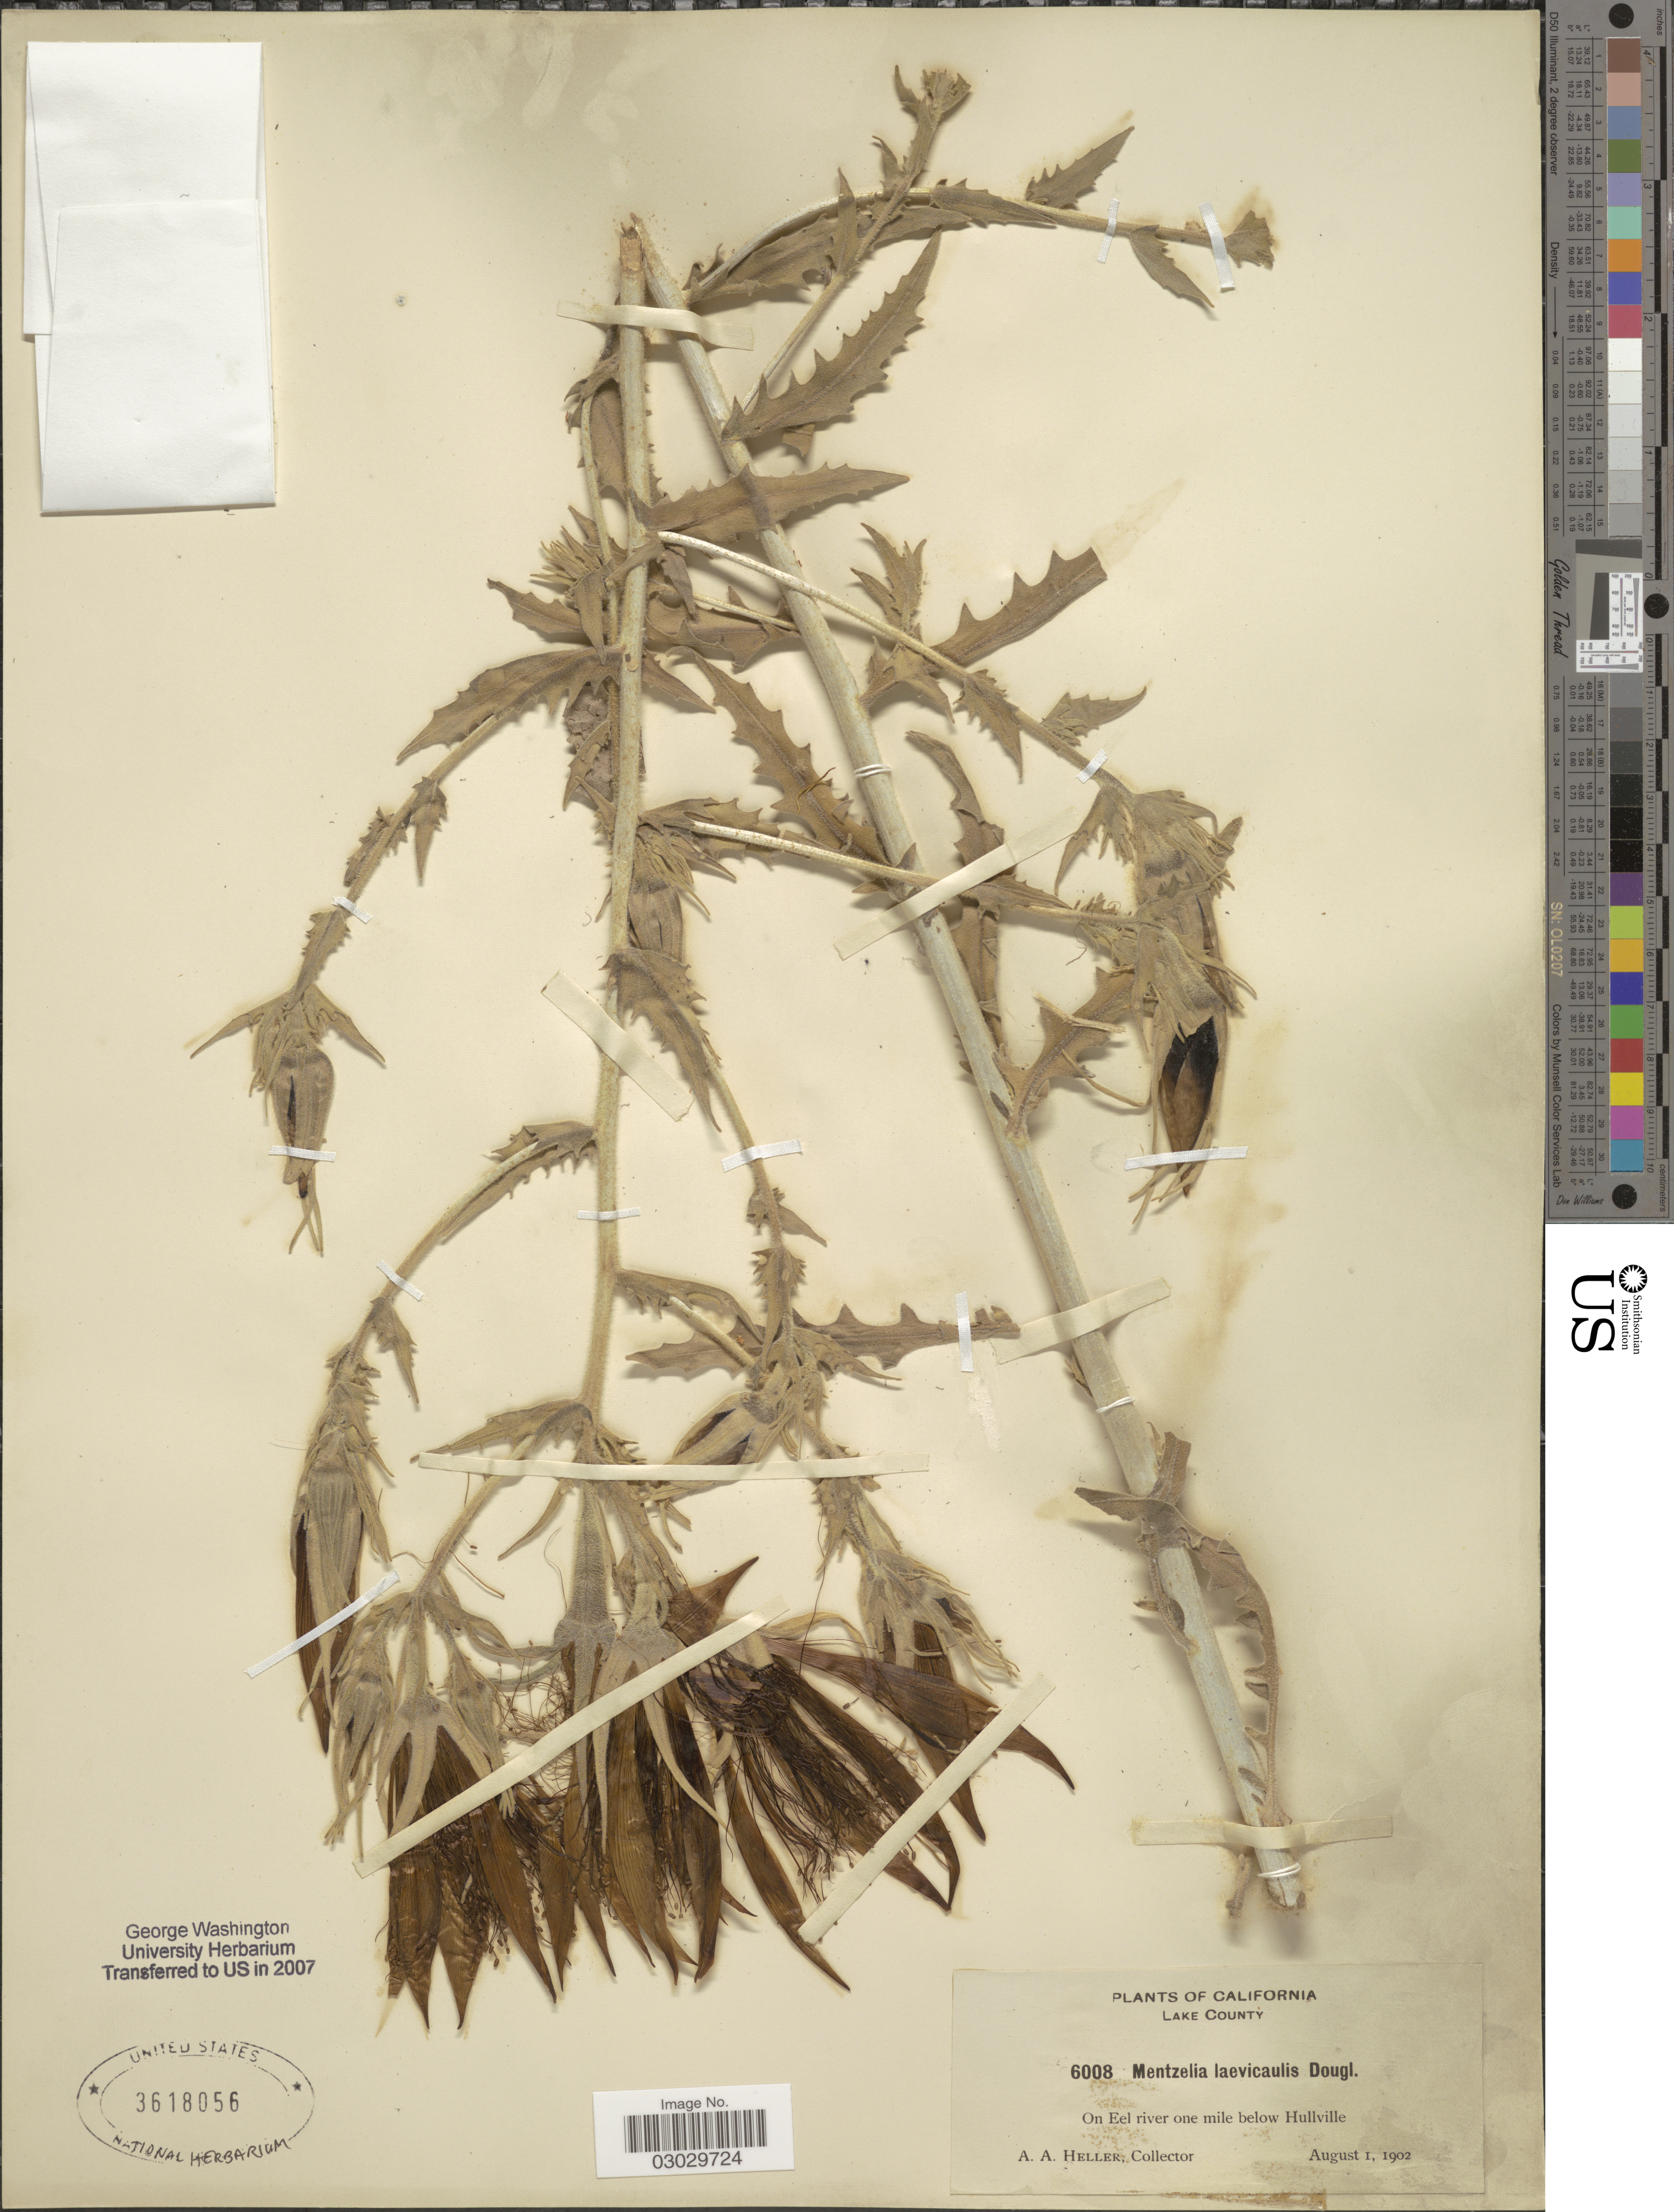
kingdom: Plantae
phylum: Tracheophyta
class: Magnoliopsida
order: Cornales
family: Loasaceae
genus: Mentzelia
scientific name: Mentzelia laevicaulis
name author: (Douglas ex Hook.) Torr. & A. Gray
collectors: A. A. Heller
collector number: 6008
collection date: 1902-08-01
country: United States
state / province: California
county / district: Lake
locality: Lake County. On Eel river one mile below Hullville.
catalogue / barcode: US 3618056